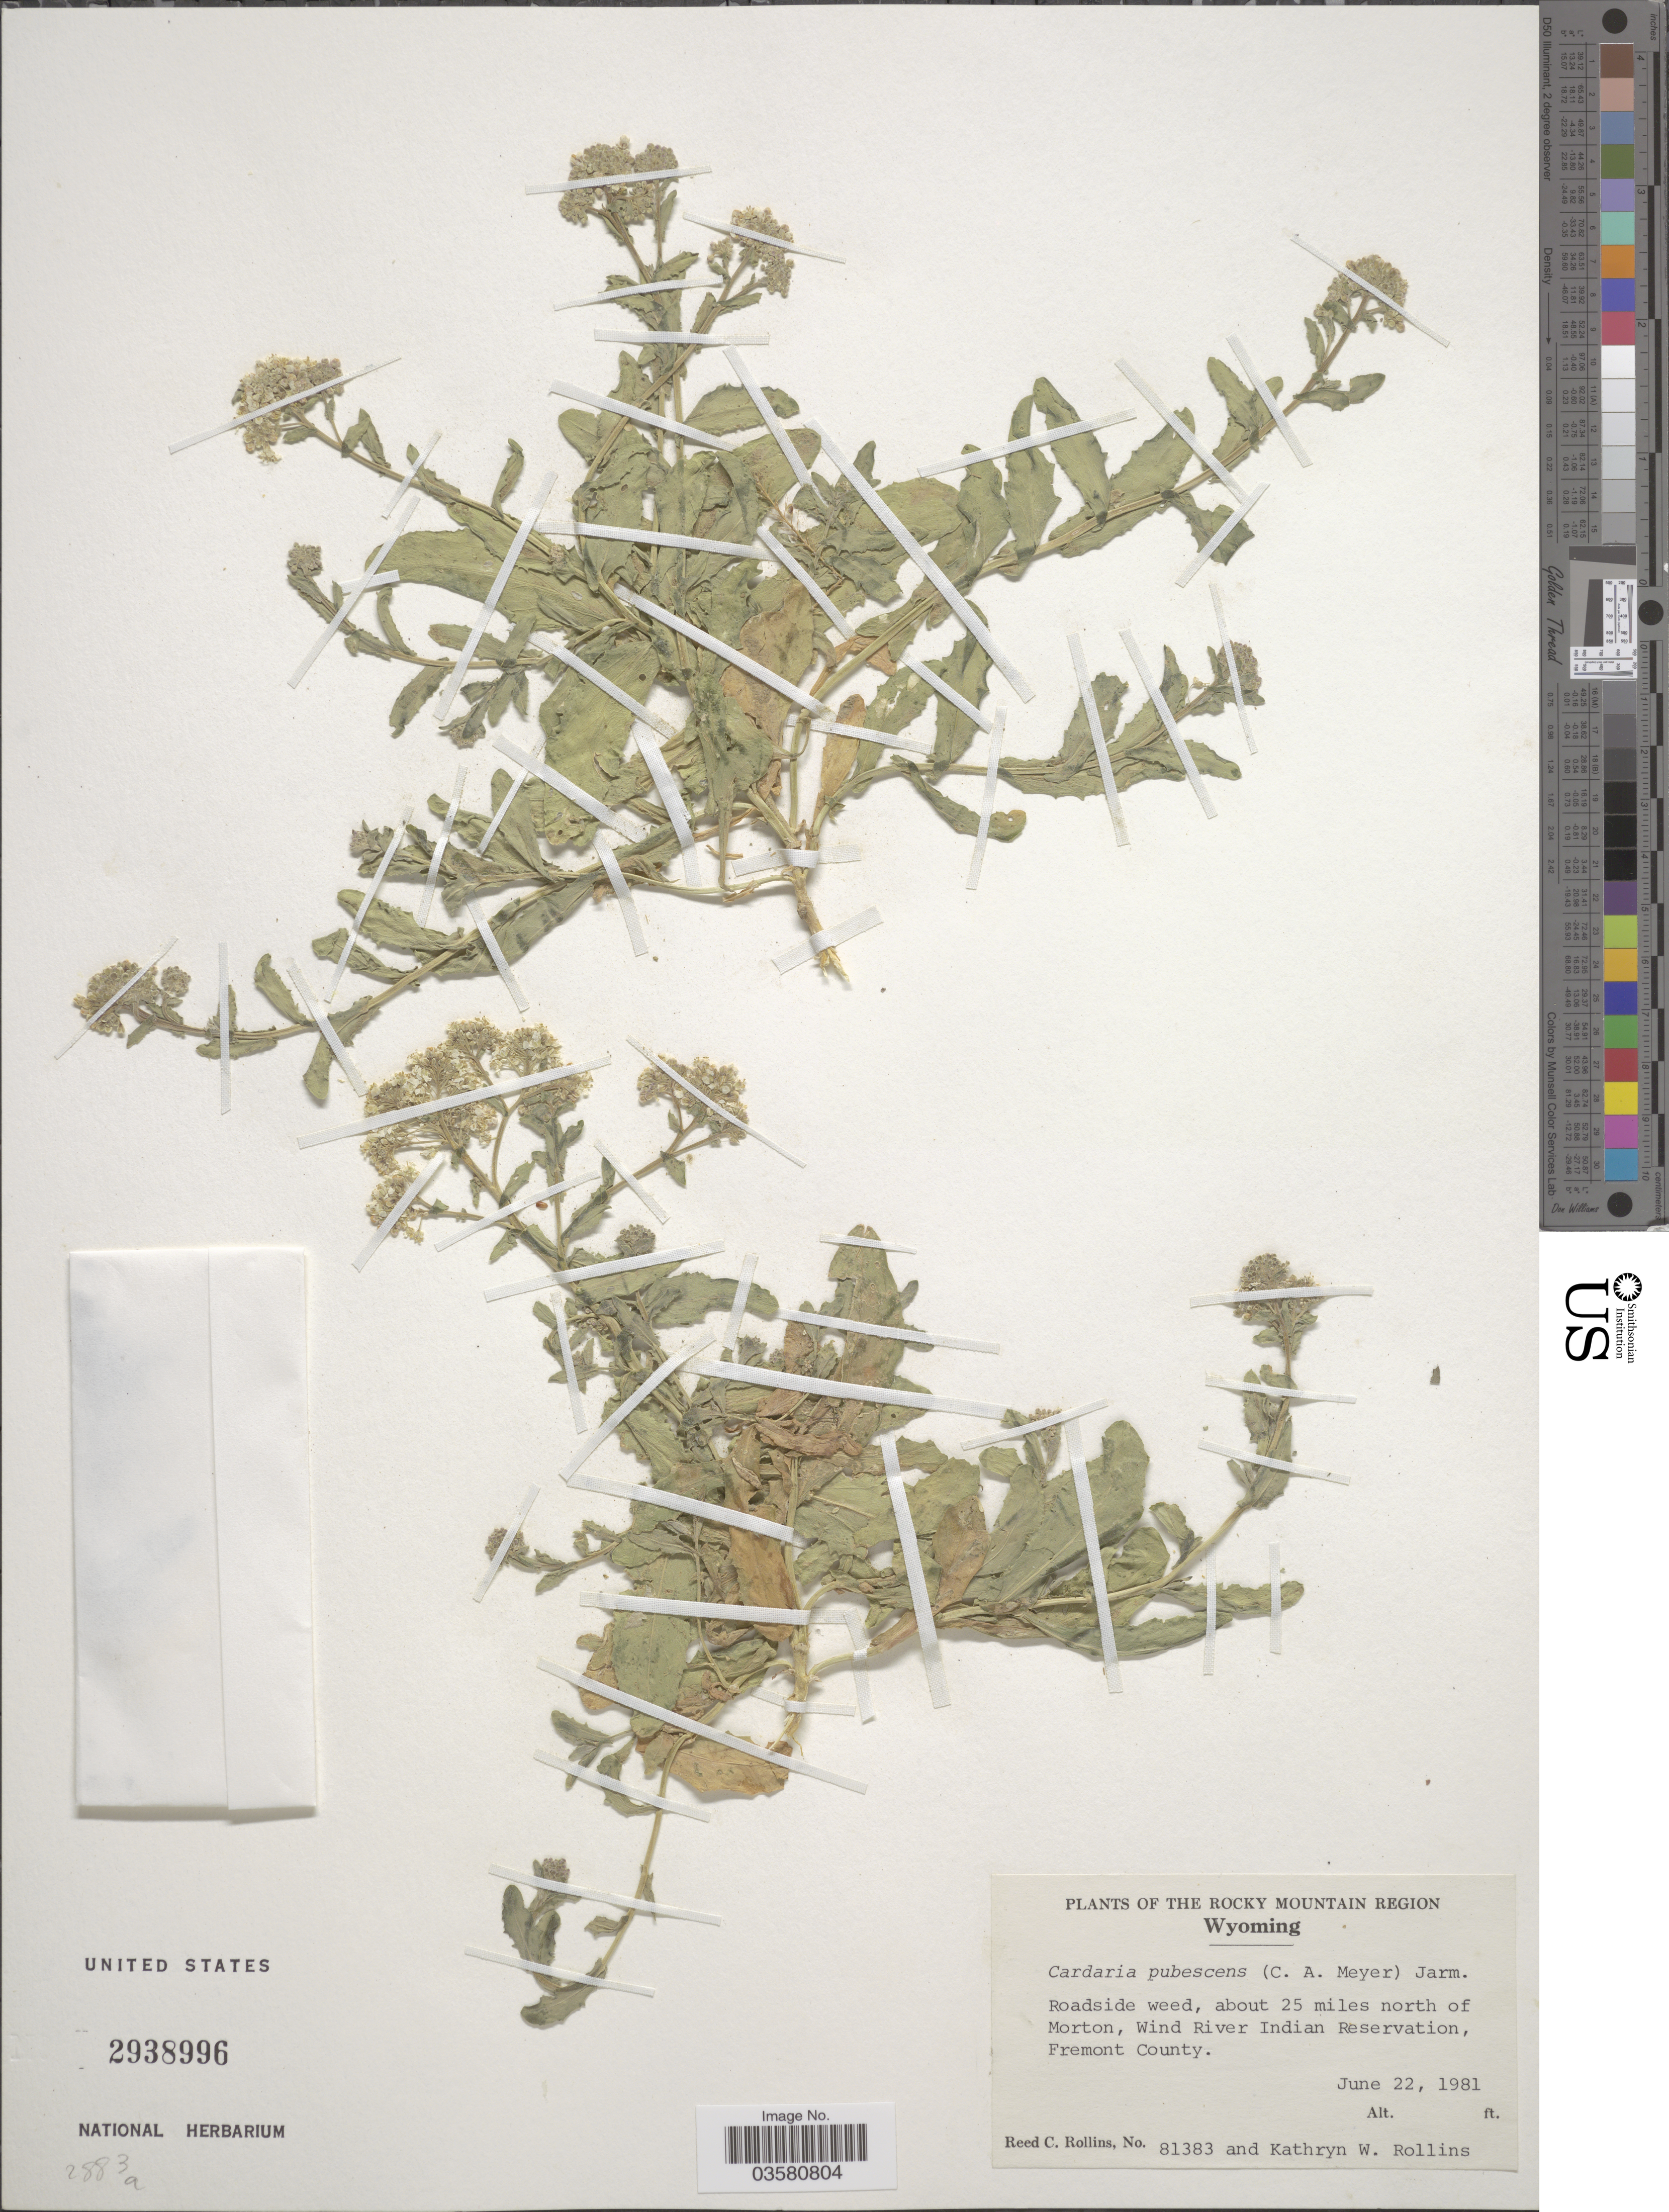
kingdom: Plantae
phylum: Tracheophyta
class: Magnoliopsida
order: Brassicales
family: Brassicaceae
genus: Lepidium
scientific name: Lepidium appelianum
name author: Al-Shehbaz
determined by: Strong, M. T., (US), Smithsonian Institution - National Museum of Natural History (UNITED STATES)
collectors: R. C. Rollins & K. W. Rollins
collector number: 81383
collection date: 1981-06-22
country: United States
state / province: Wyoming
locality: The Rocky Mountain Region. About 25 miles north of Morton, Wind River Indian Reservation, Fremont County.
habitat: roadside weed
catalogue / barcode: US 2938996